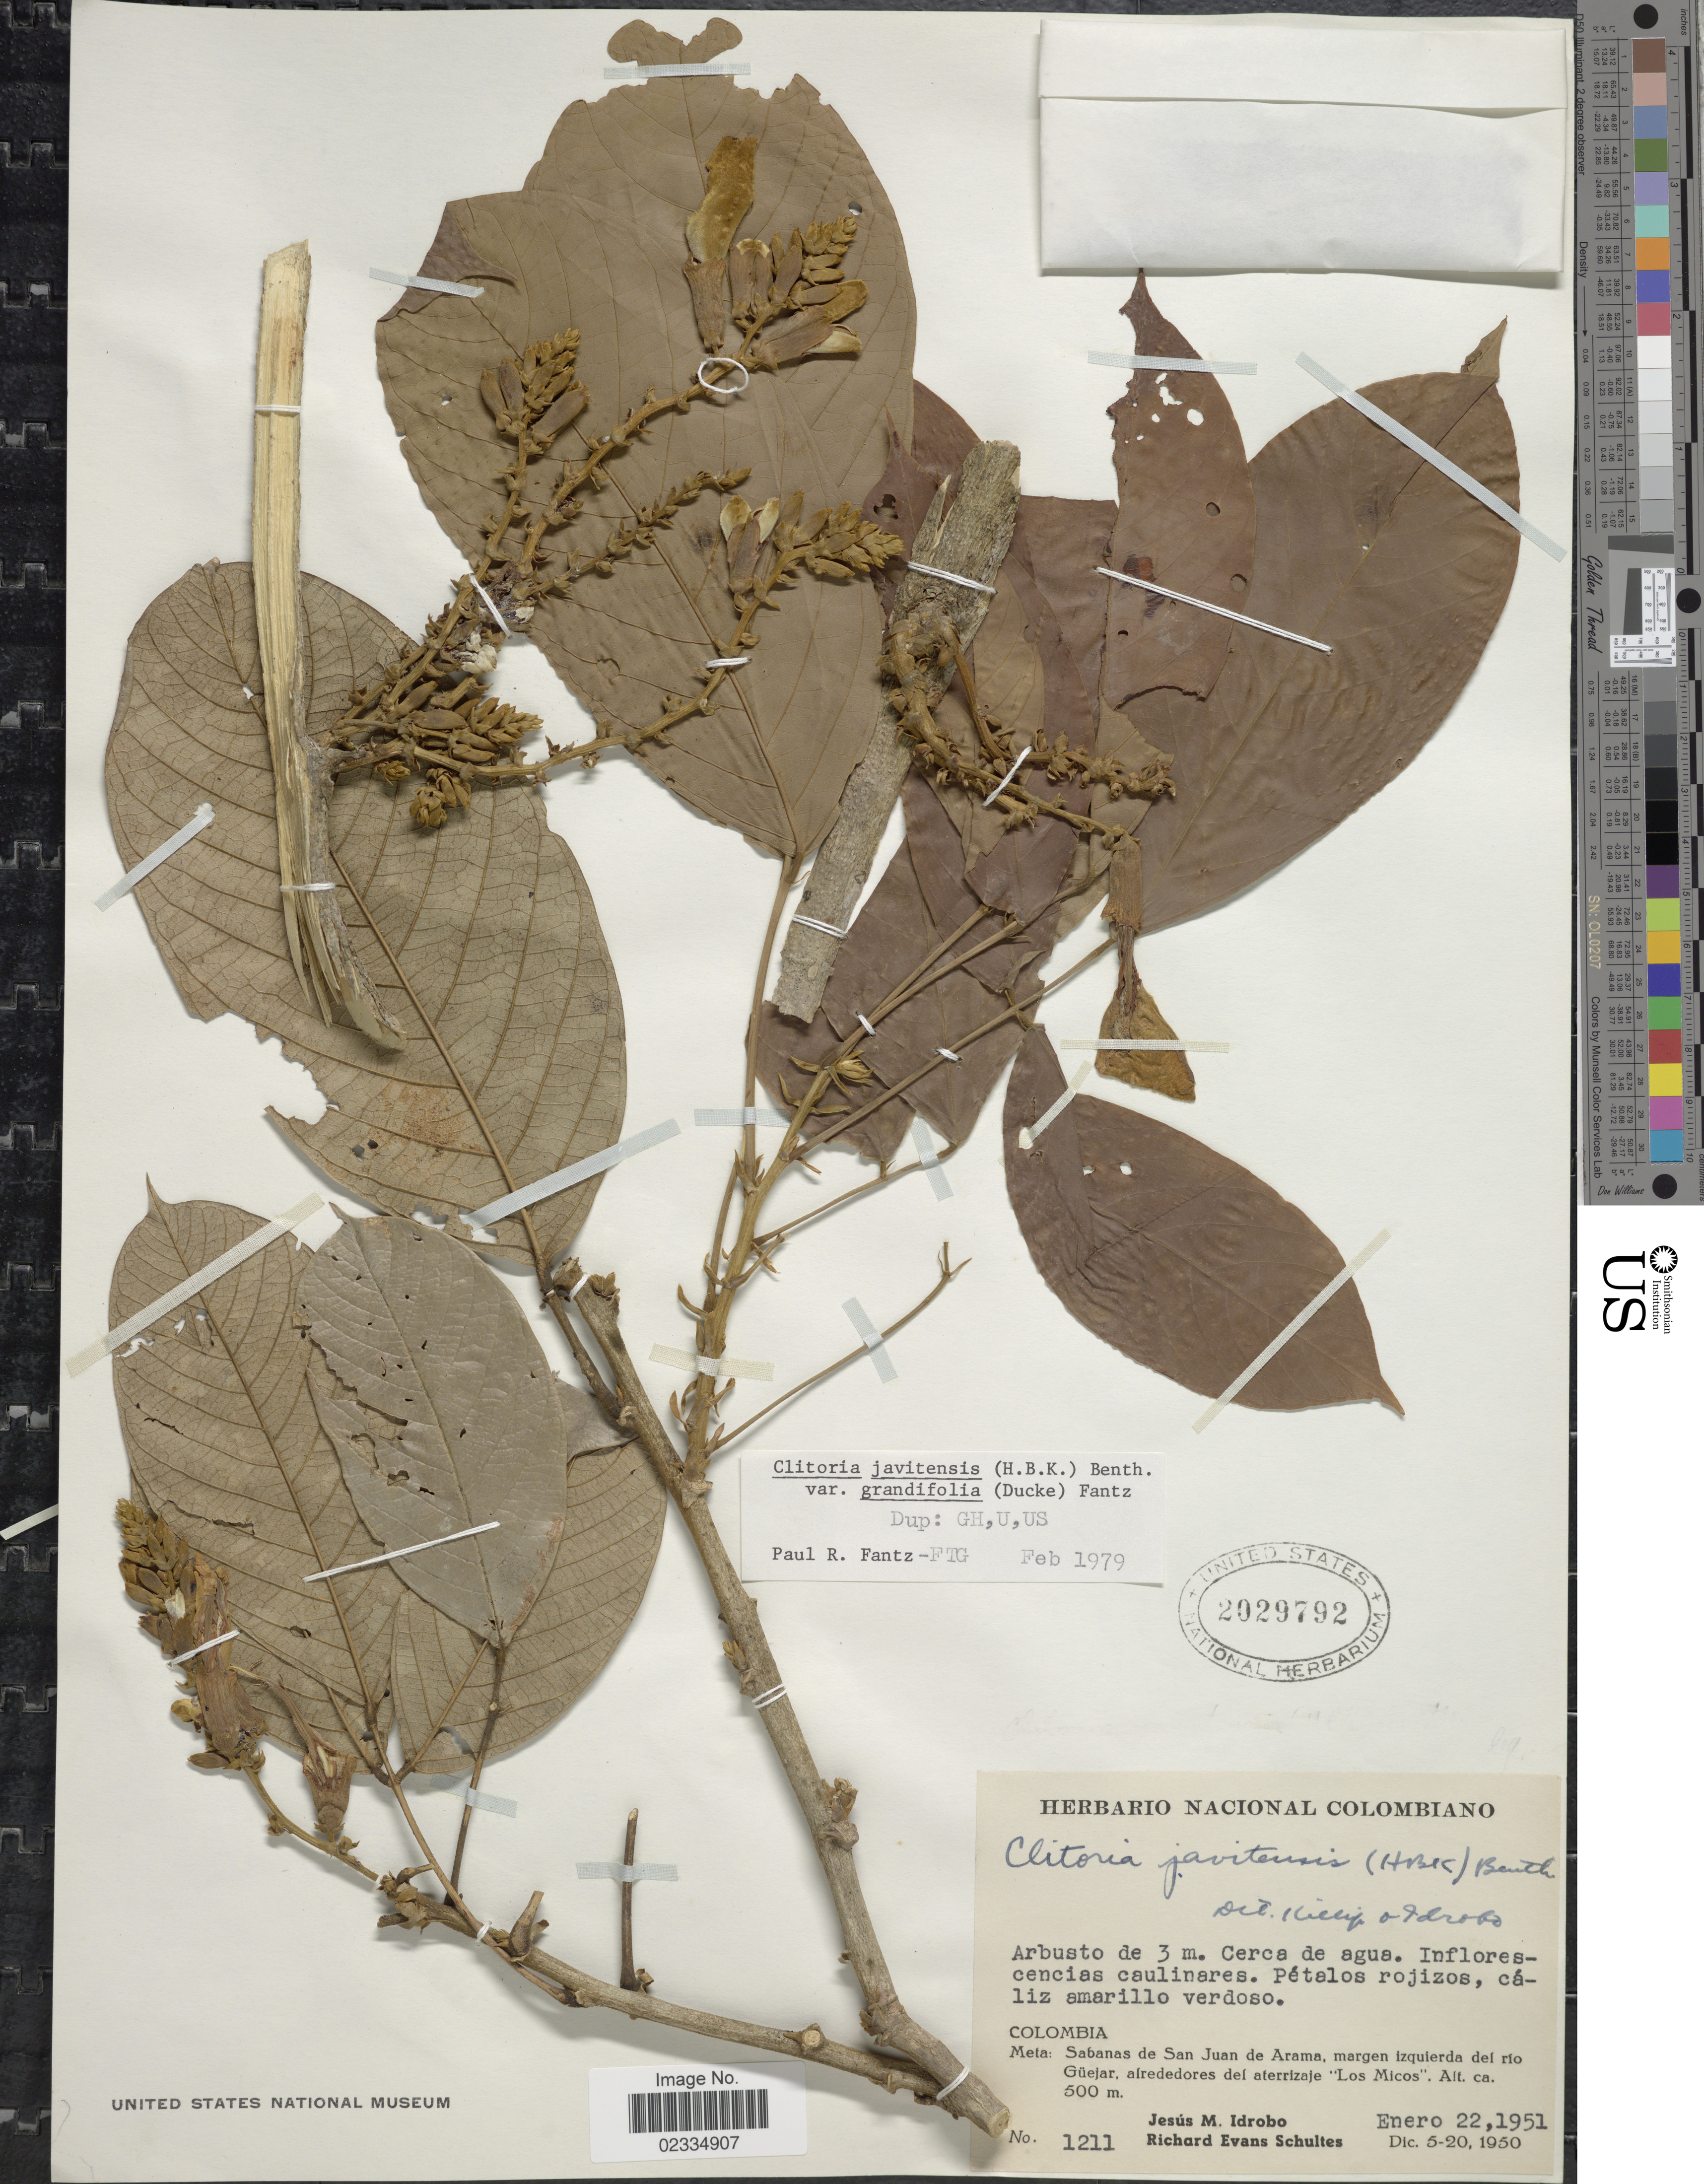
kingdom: Plantae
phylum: Tracheophyta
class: Magnoliopsida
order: Fabales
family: Fabaceae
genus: Clitoria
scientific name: Clitoria javitensis var. grandifolia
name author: (Ducke) Fantz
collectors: J. M. Idrobo & R. E. Schultes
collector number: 1211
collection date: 1951-01-22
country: Colombia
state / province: Meta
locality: Sabanas de San Juan de Arama, margen izquierda del rio Guejar, alrededores del aterrizaje "Los Micos"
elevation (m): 500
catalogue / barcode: US 2029792